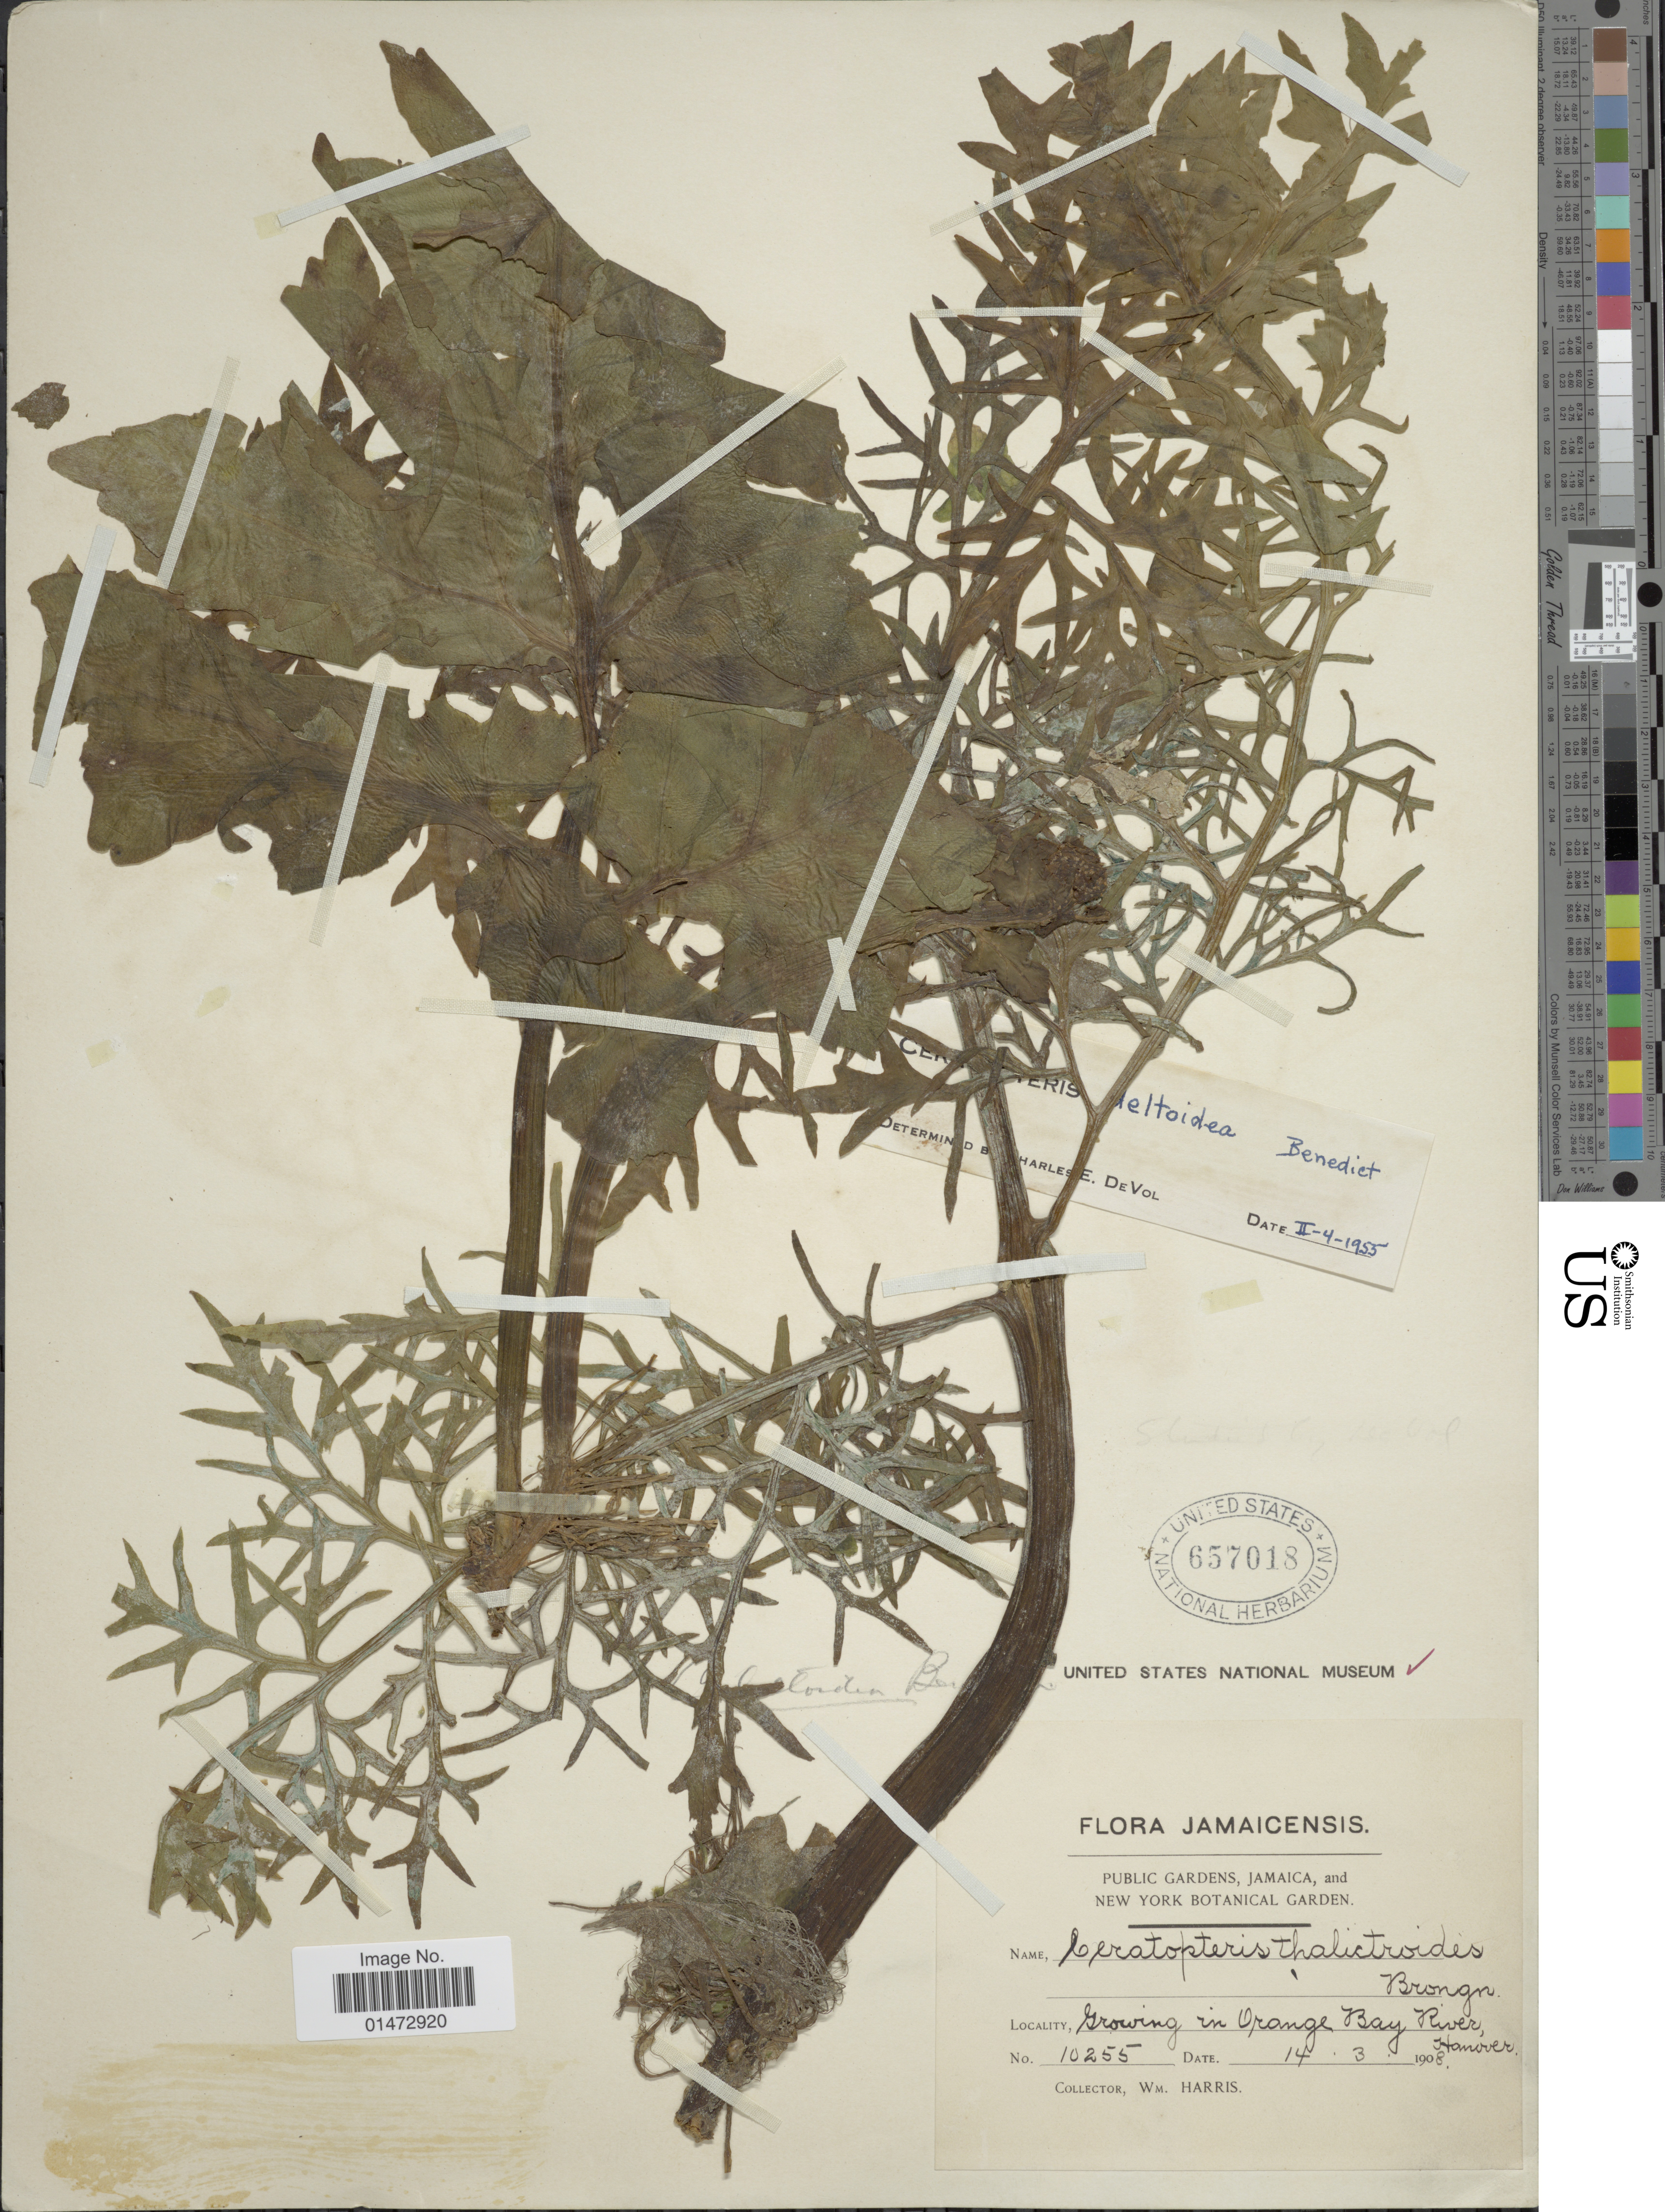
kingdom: Plantae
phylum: Tracheophyta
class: Polypodiopsida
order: Polypodiales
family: Pteridaceae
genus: Ceratopteris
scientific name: Ceratopteris thalictroides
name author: (L.) Brongn.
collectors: W. Harris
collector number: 10255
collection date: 1908-03-14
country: Jamaica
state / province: Hanover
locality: Growing in Orange Bay River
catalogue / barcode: US 657018